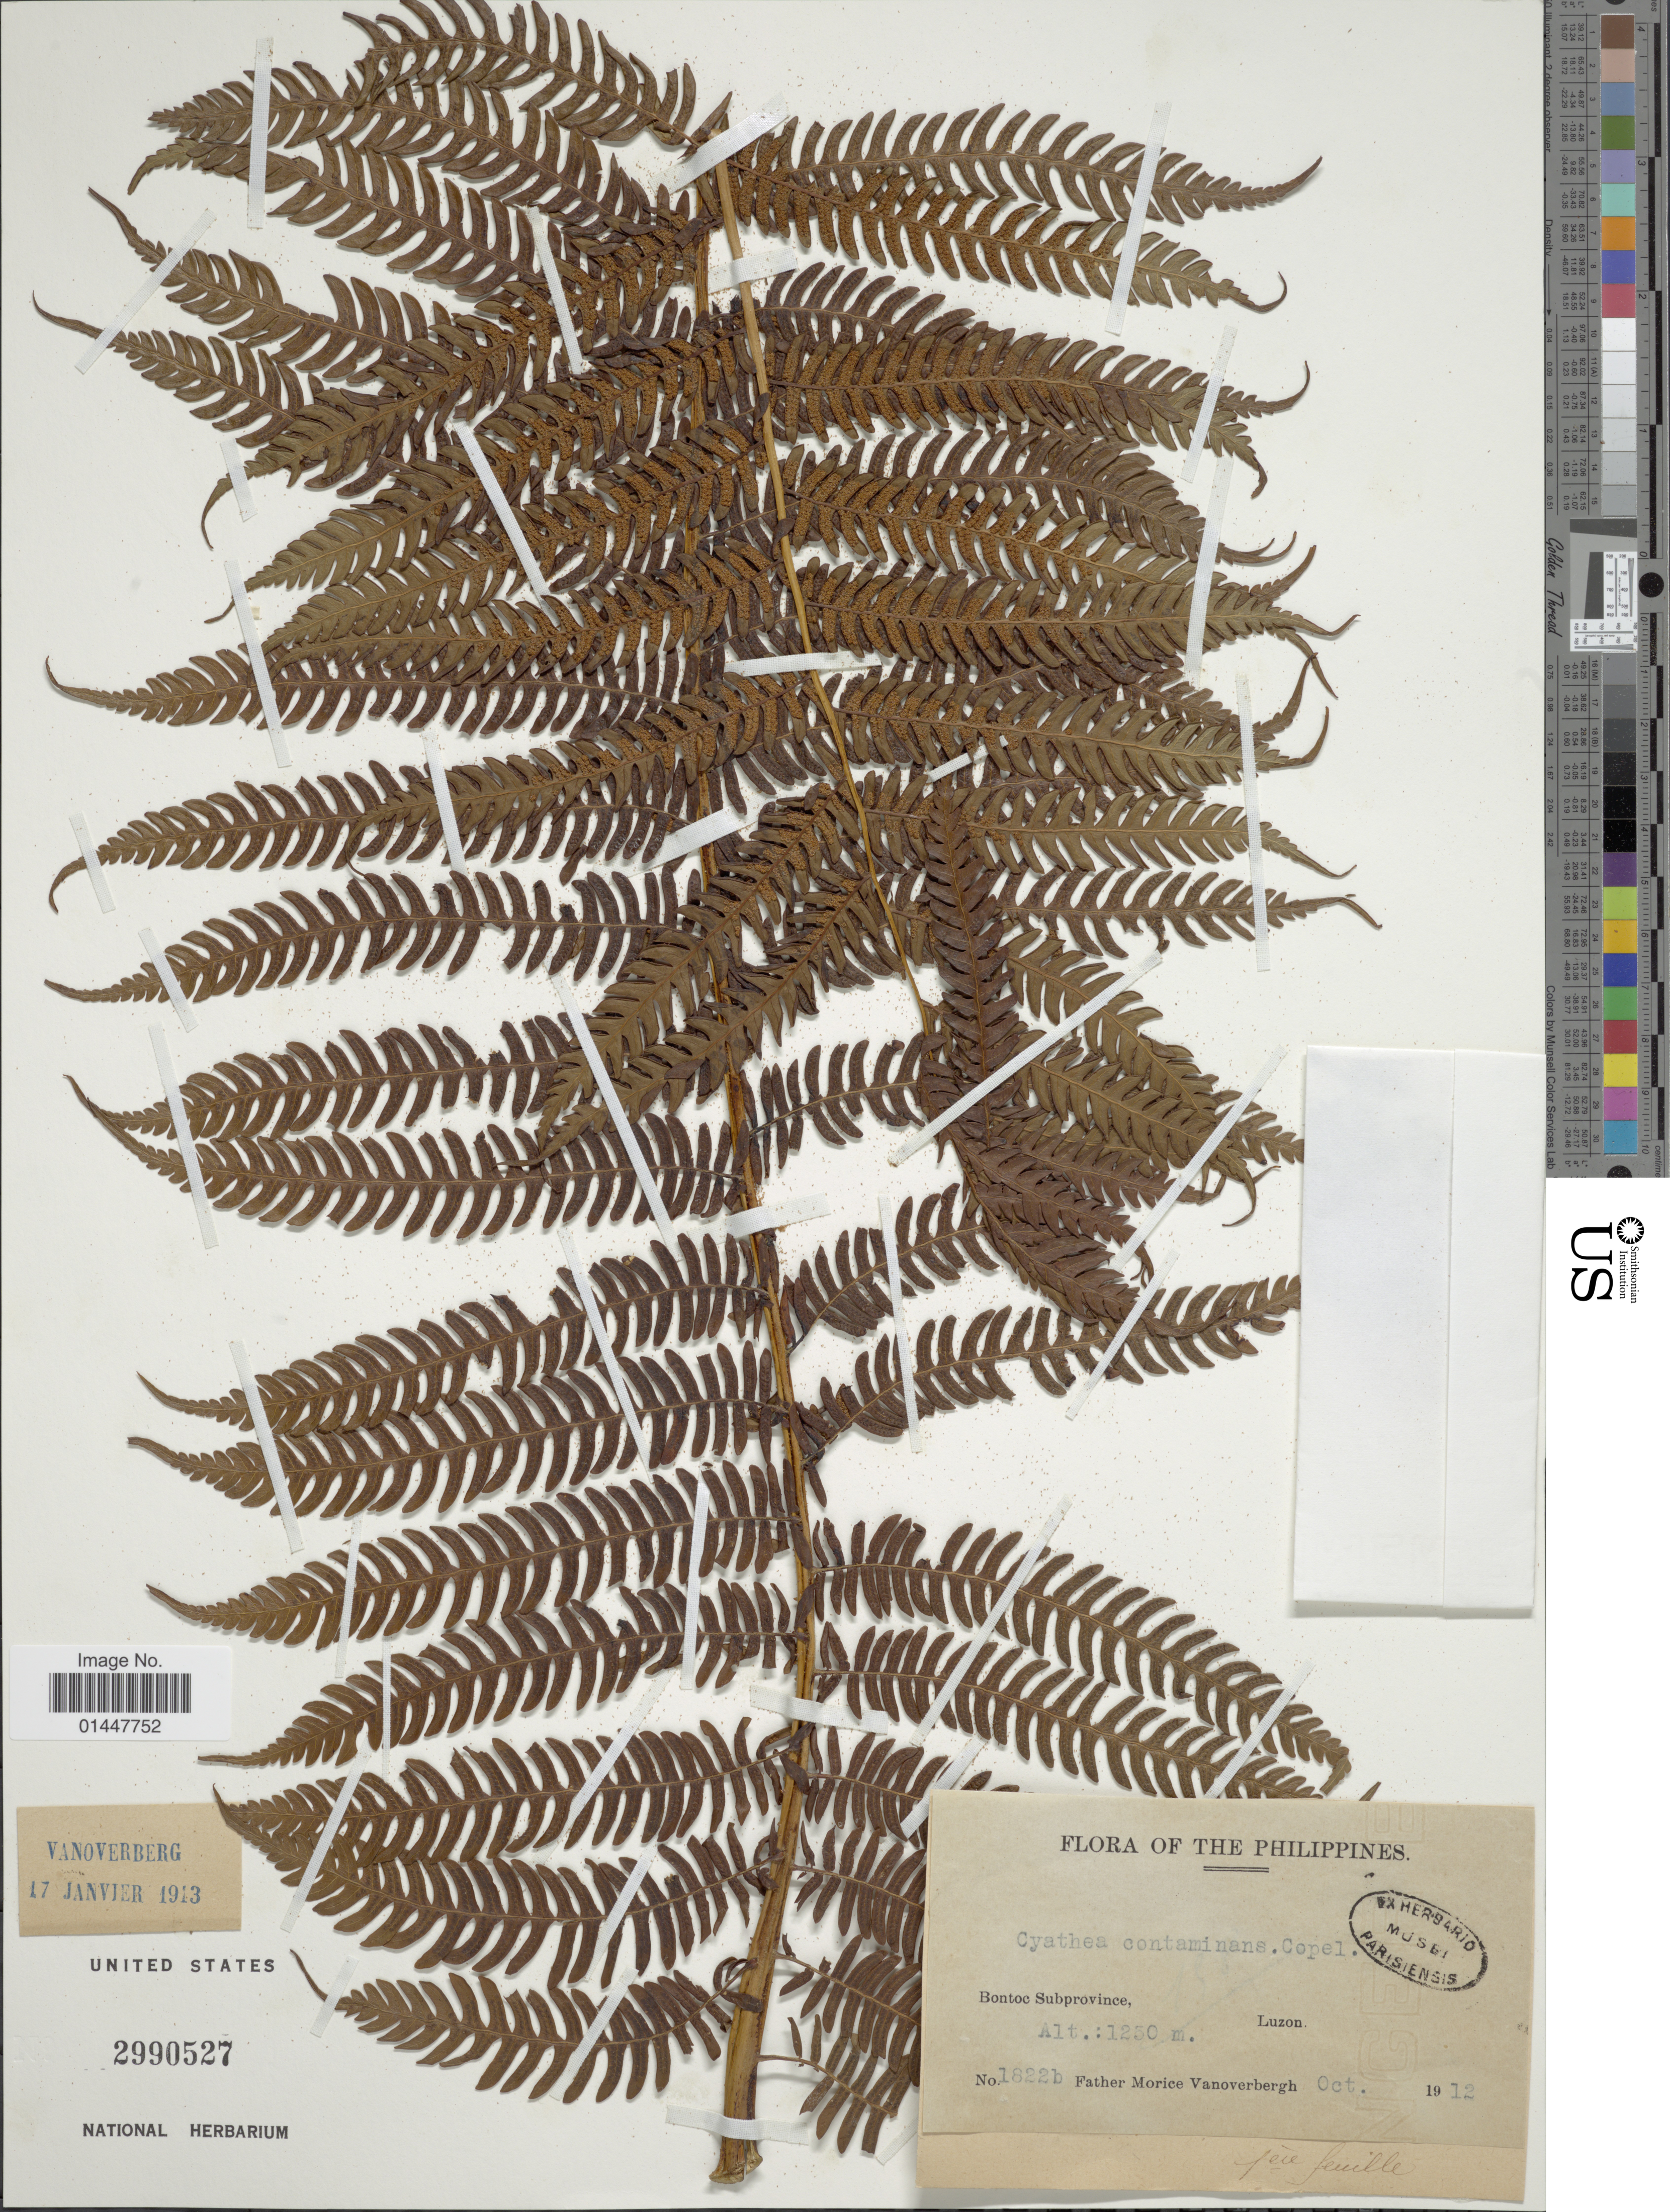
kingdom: Plantae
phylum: Tracheophyta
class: Polypodiopsida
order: Cyatheales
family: Cyatheaceae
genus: Sphaeropteris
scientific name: Sphaeropteris glauca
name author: (Blume) R.M. Tryon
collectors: M. Vanoverbergh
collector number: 1822b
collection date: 1912-10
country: Philippines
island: Luzon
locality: Bontoc Subprovince, Luzon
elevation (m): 1250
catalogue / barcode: US 2990527